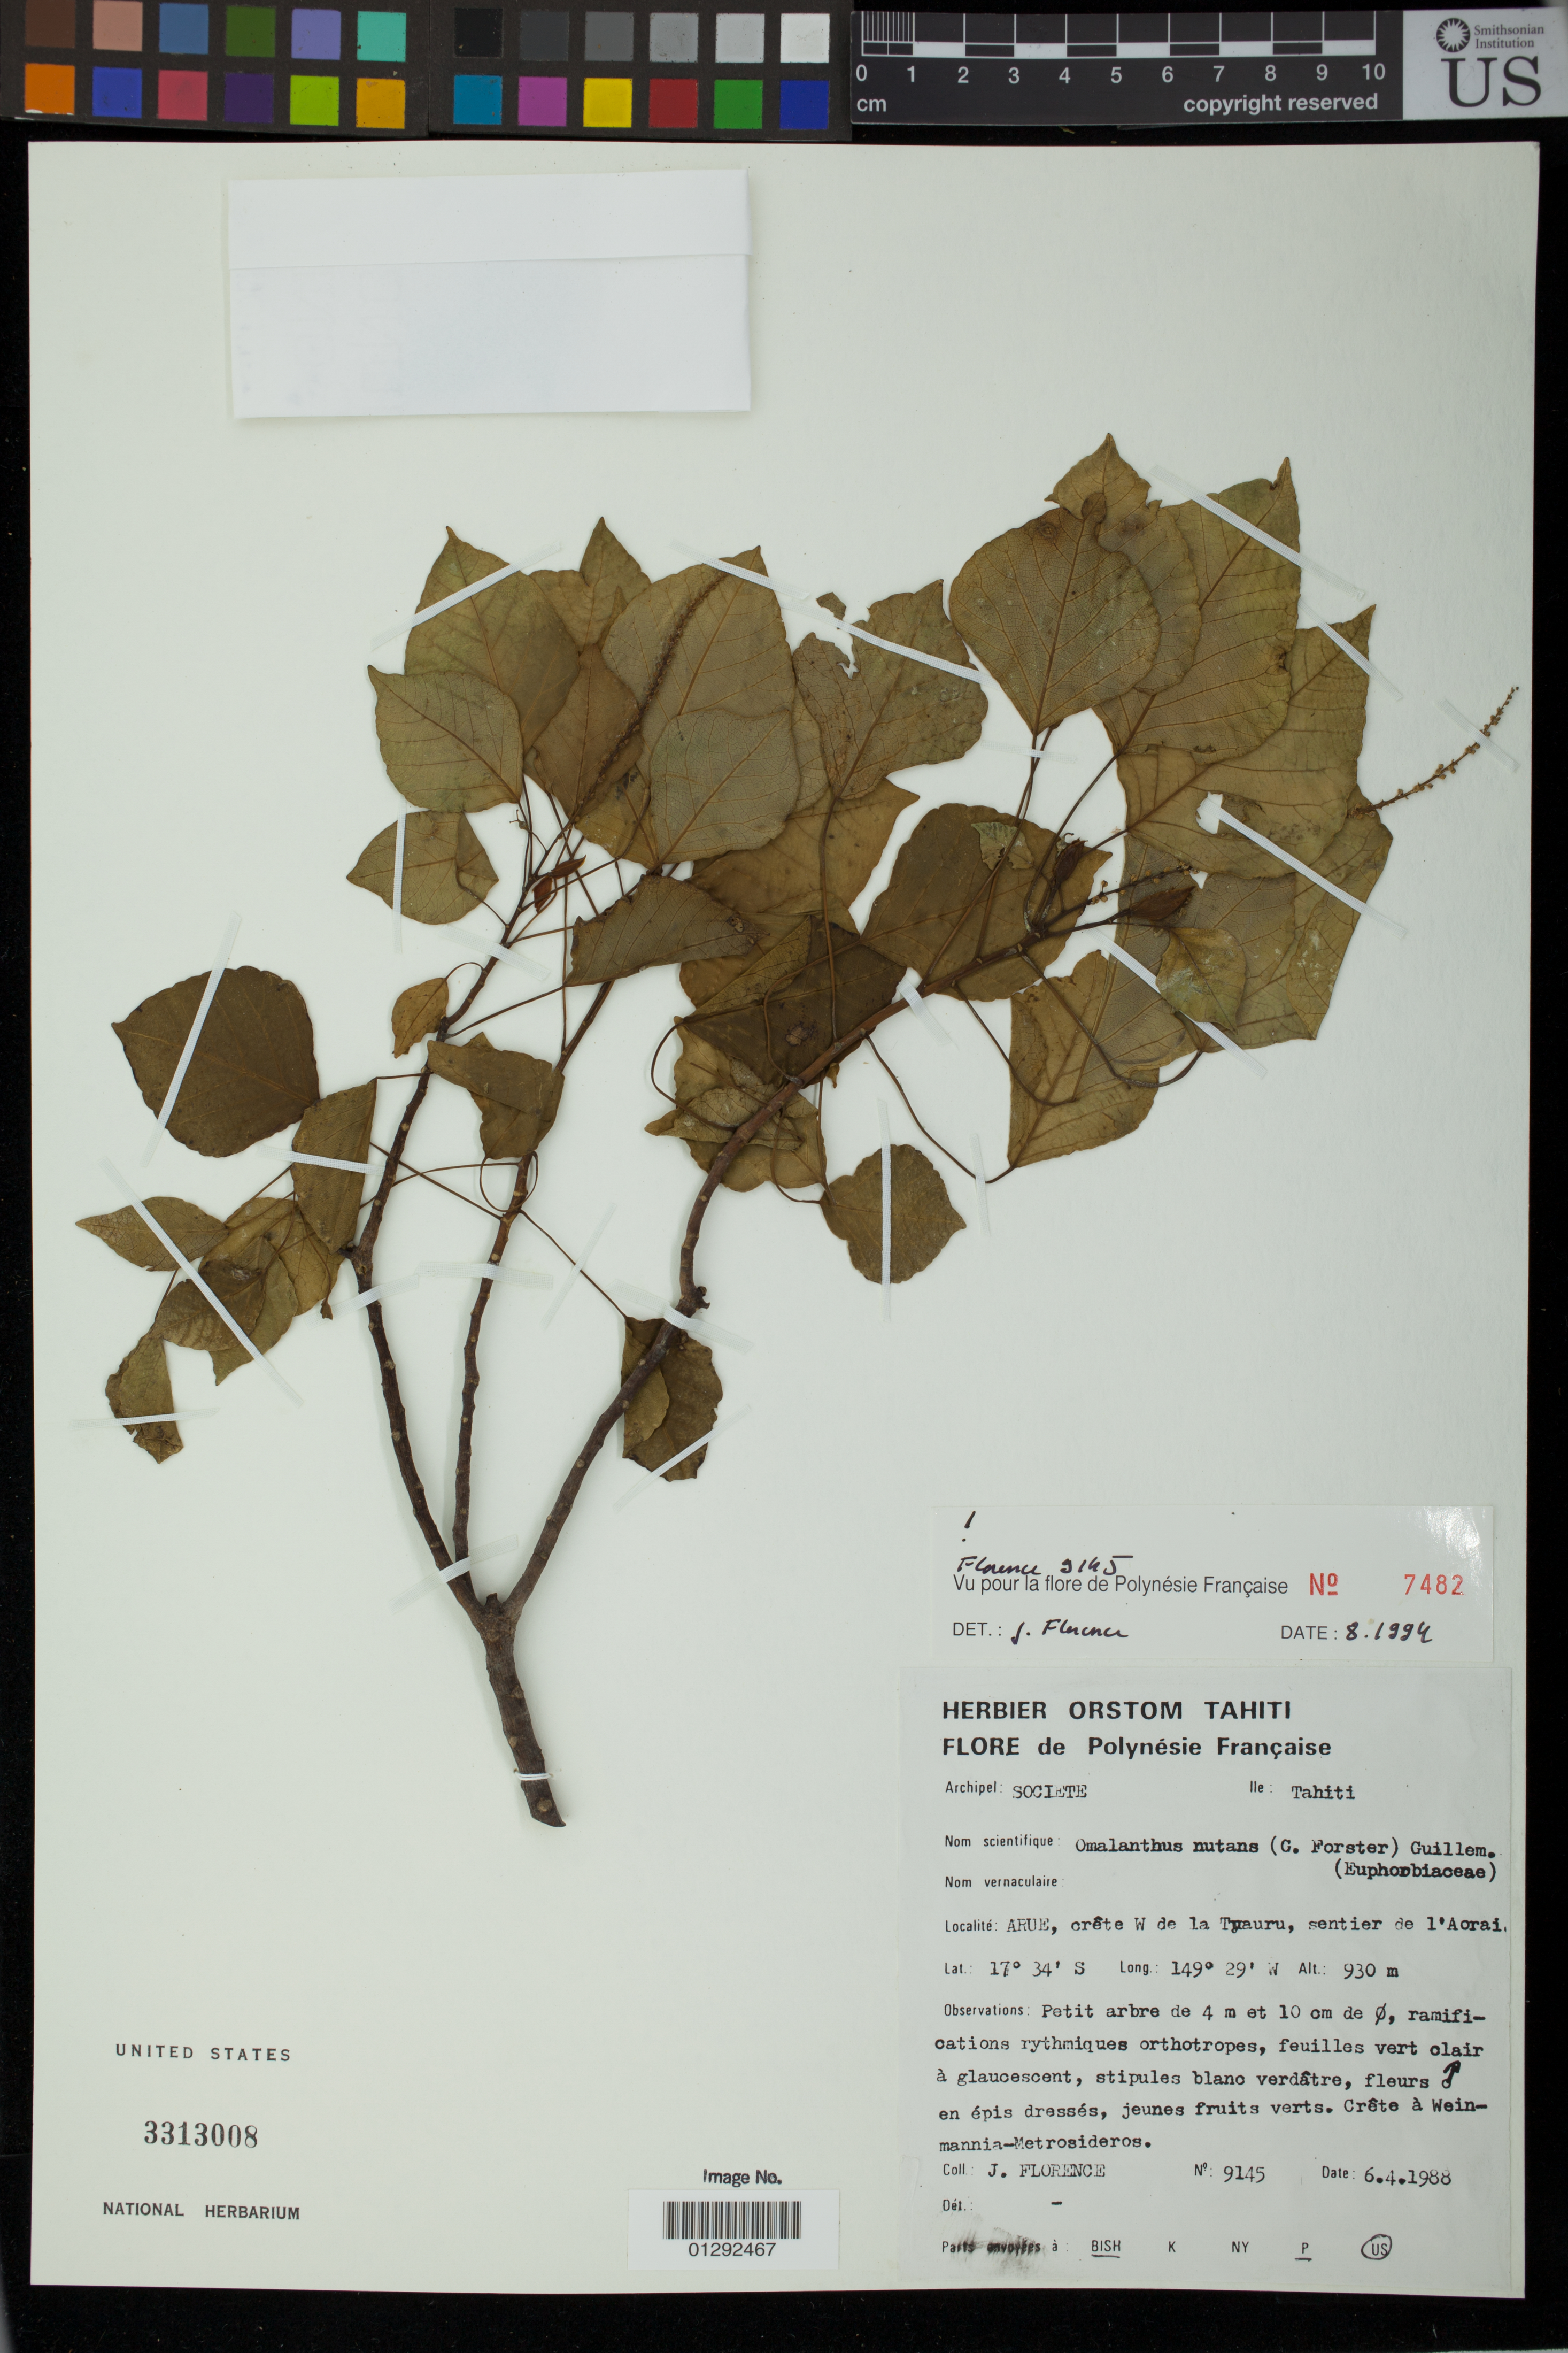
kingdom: Plantae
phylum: Tracheophyta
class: Magnoliopsida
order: Malpighiales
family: Euphorbiaceae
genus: Homalanthus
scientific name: Homalanthus nutans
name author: (G. Forst.) Guill.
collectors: J. Florence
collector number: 9145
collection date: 1988-04-06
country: French Polynesia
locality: Societe, Tahiti, Arue, Crete W de la Tuauru, sentier de l"Aorai.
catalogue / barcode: US 3313008